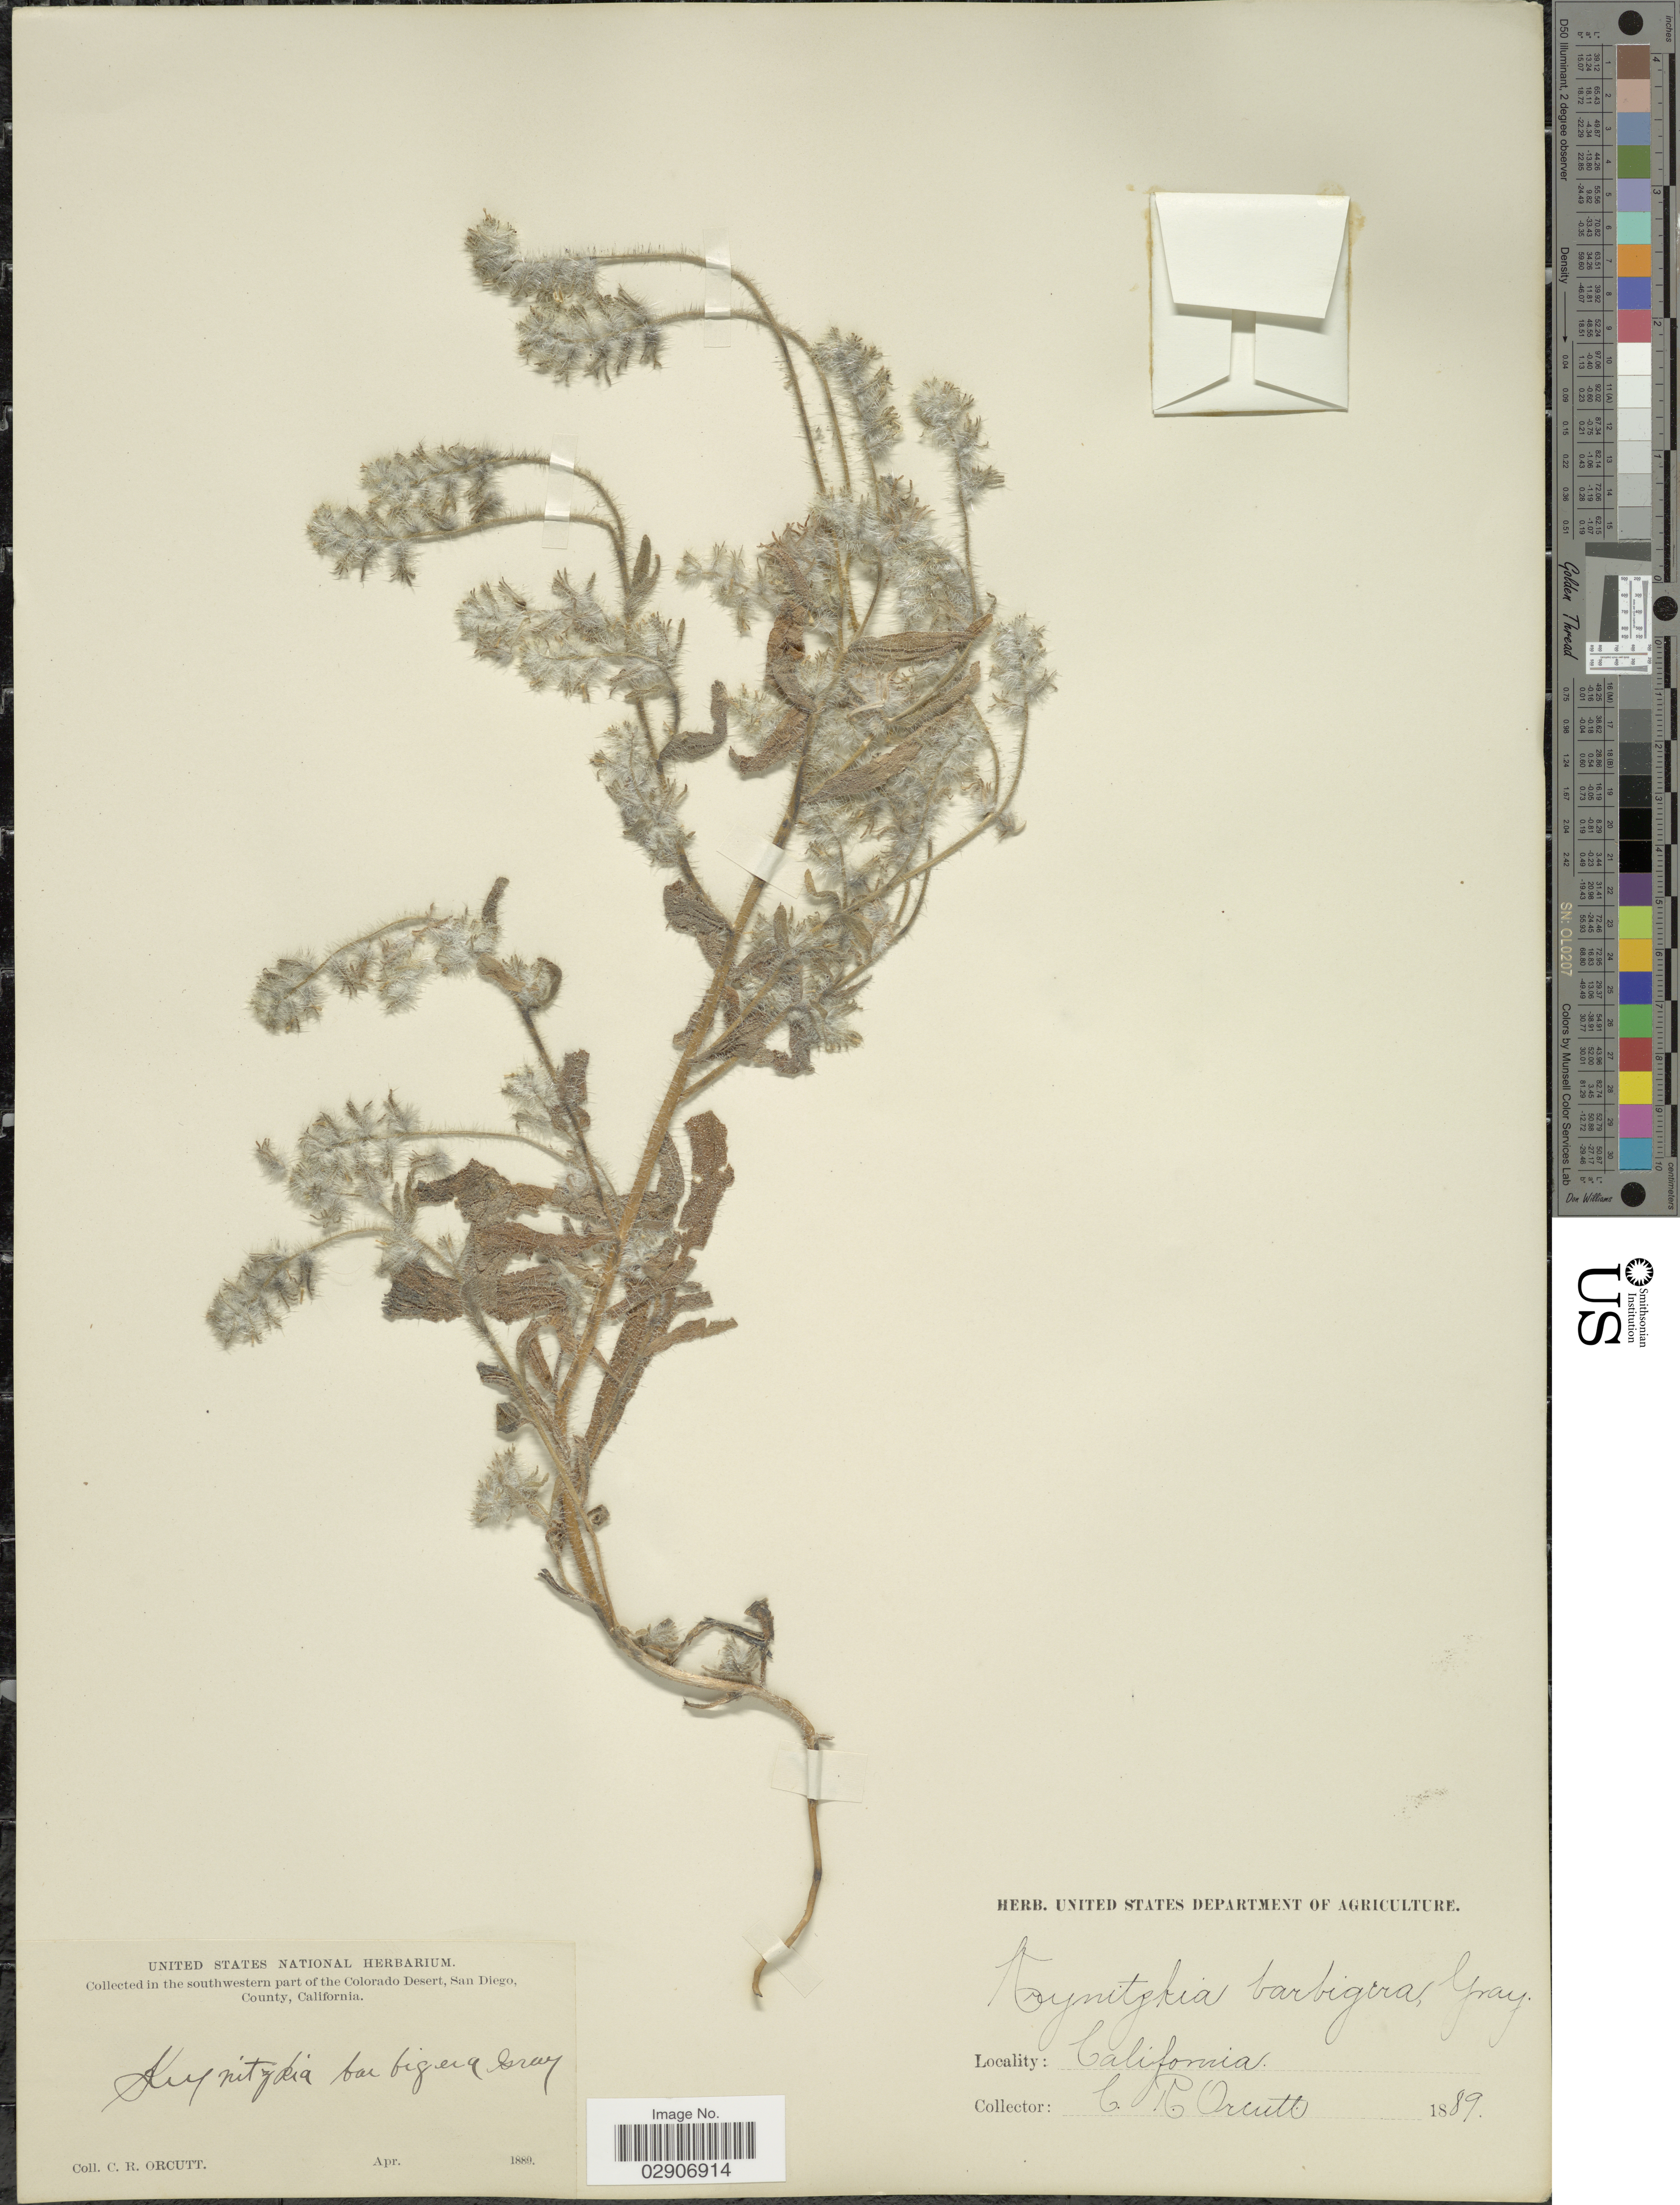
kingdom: Plantae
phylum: Tracheophyta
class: Magnoliopsida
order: Boraginales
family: Boraginaceae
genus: Cryptantha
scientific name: Cryptantha barbigera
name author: (A. Gray) Greene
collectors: C. R. Orcutt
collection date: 1889-04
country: United States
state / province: California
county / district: San Diego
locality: The Southwestern part of the Colorado Desert, San Diego, County, California.